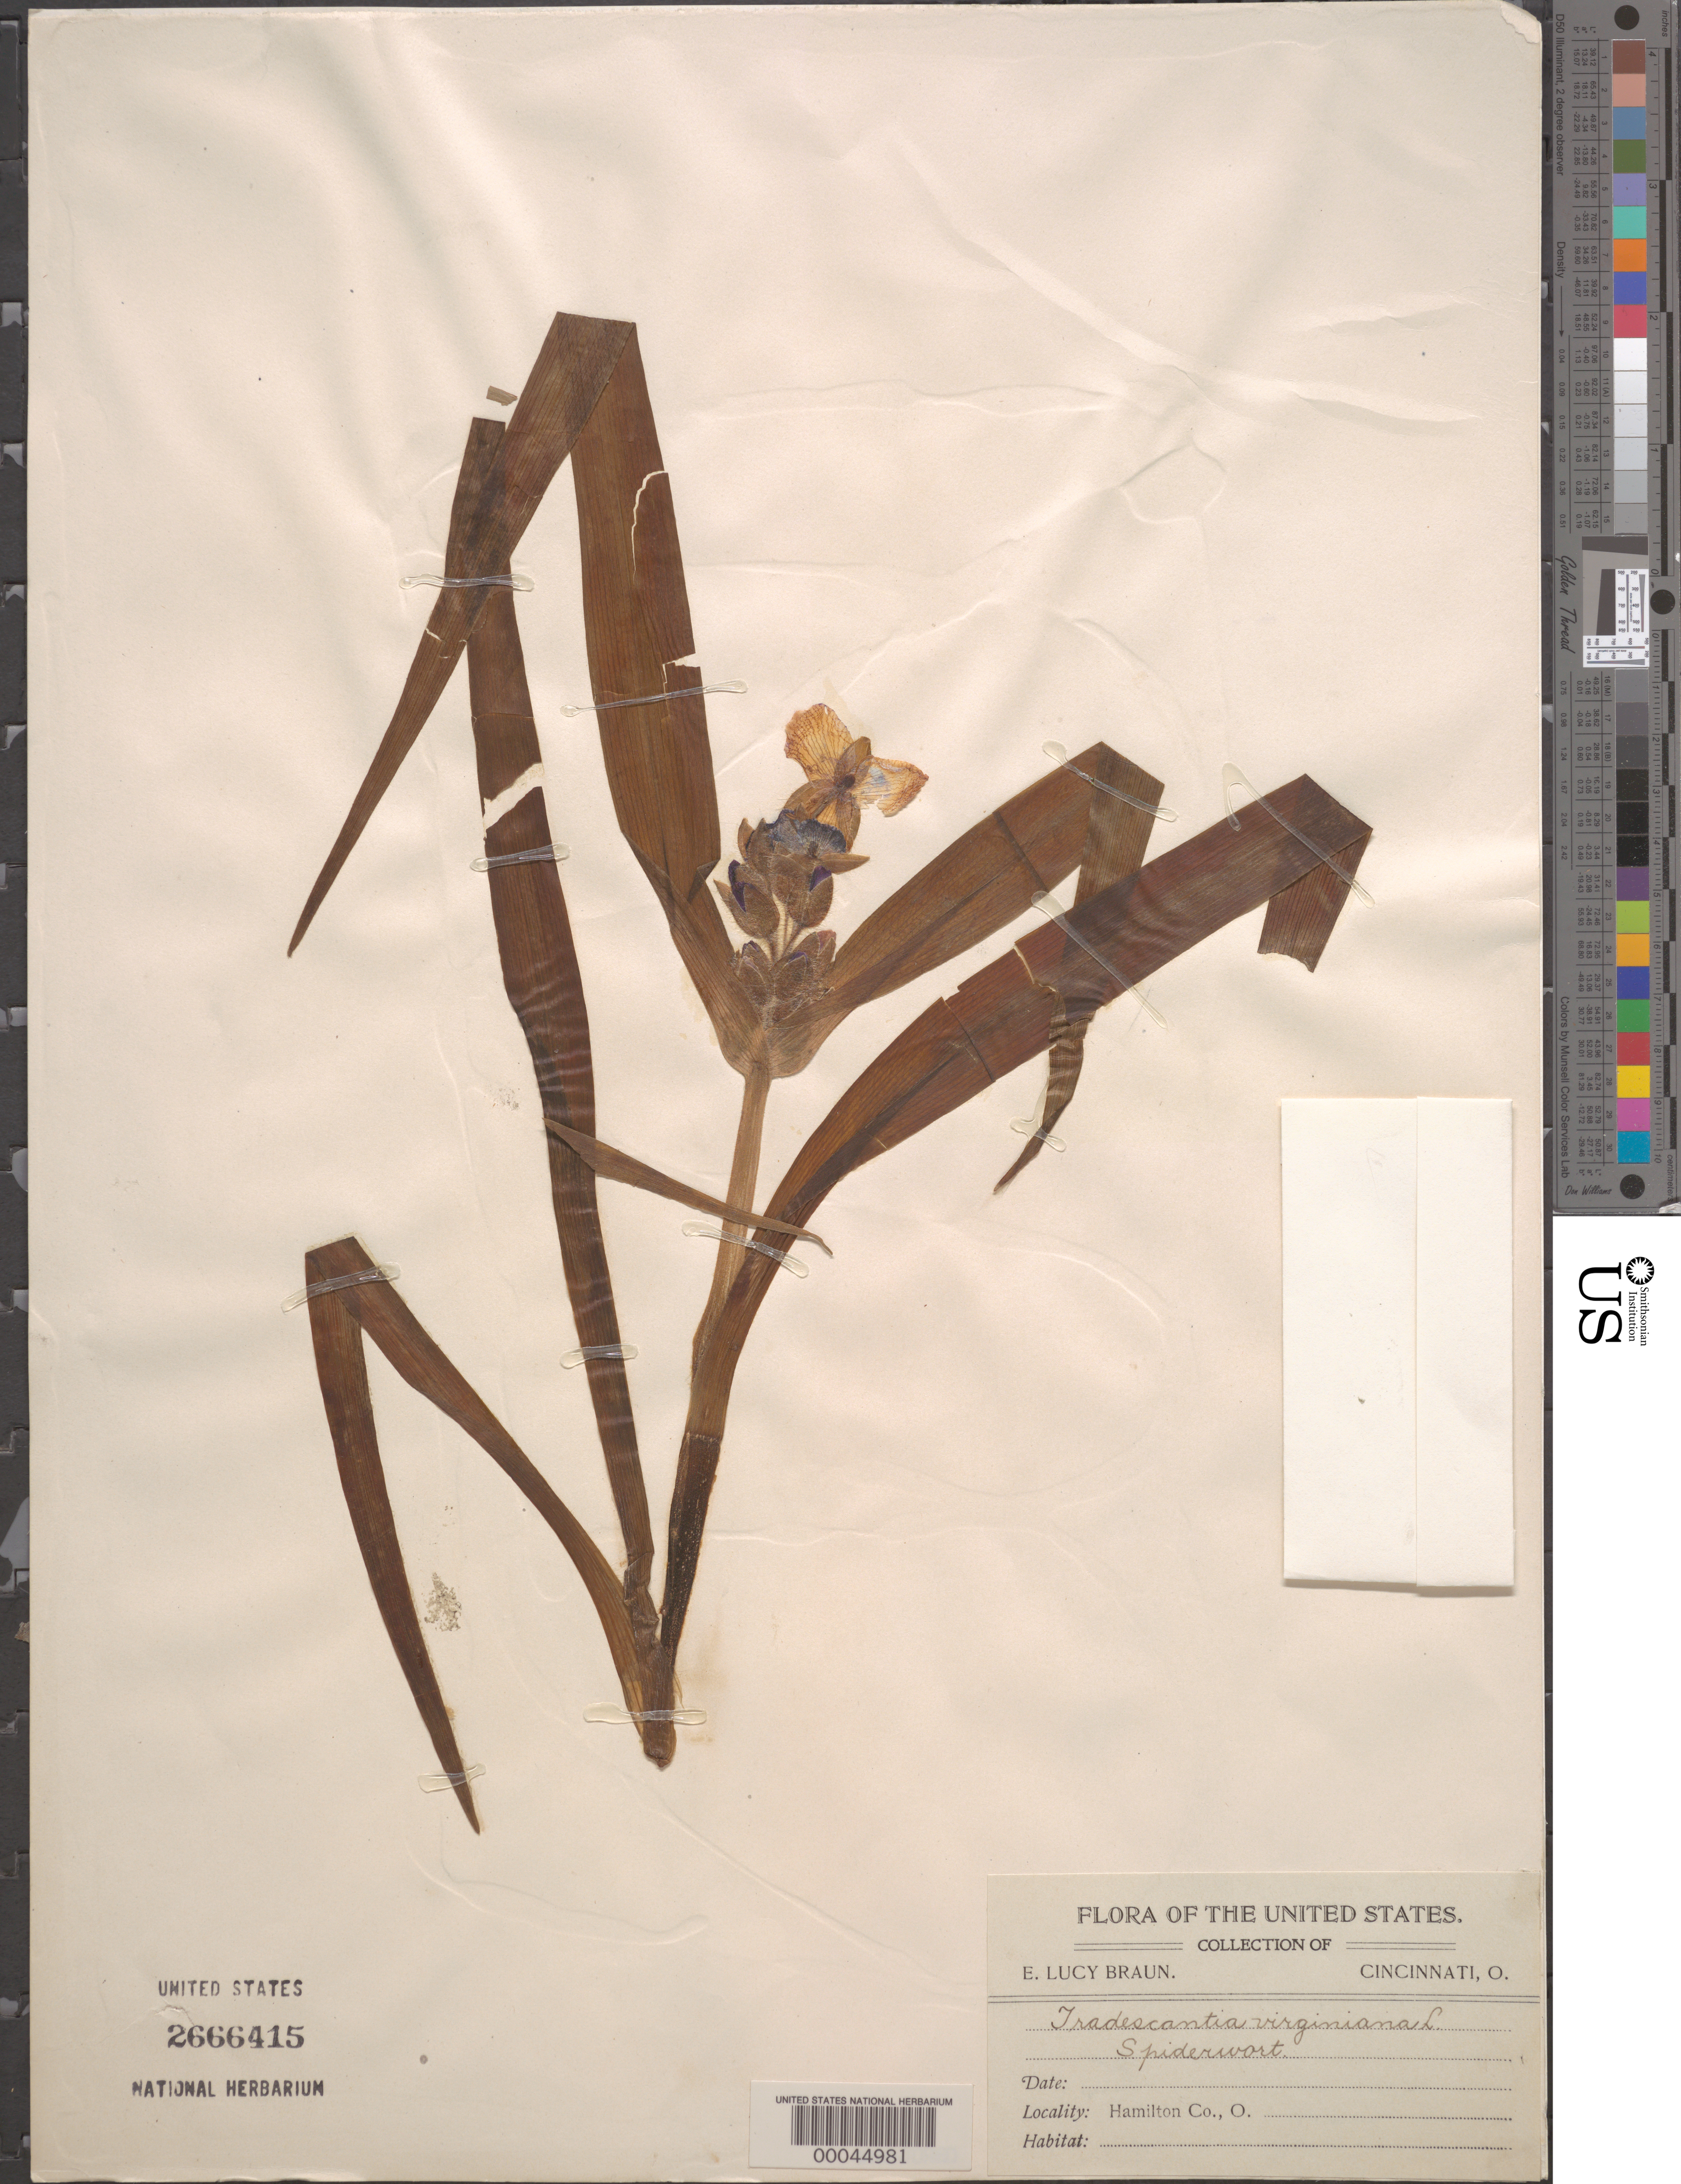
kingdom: Plantae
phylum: Tracheophyta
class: Liliopsida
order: Commelinales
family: Commelinaceae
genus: Tradescantia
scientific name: Tradescantia virginiana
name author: L.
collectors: E. L. Braun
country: United States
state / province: Ohio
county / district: Hamilton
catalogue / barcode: US 2666415